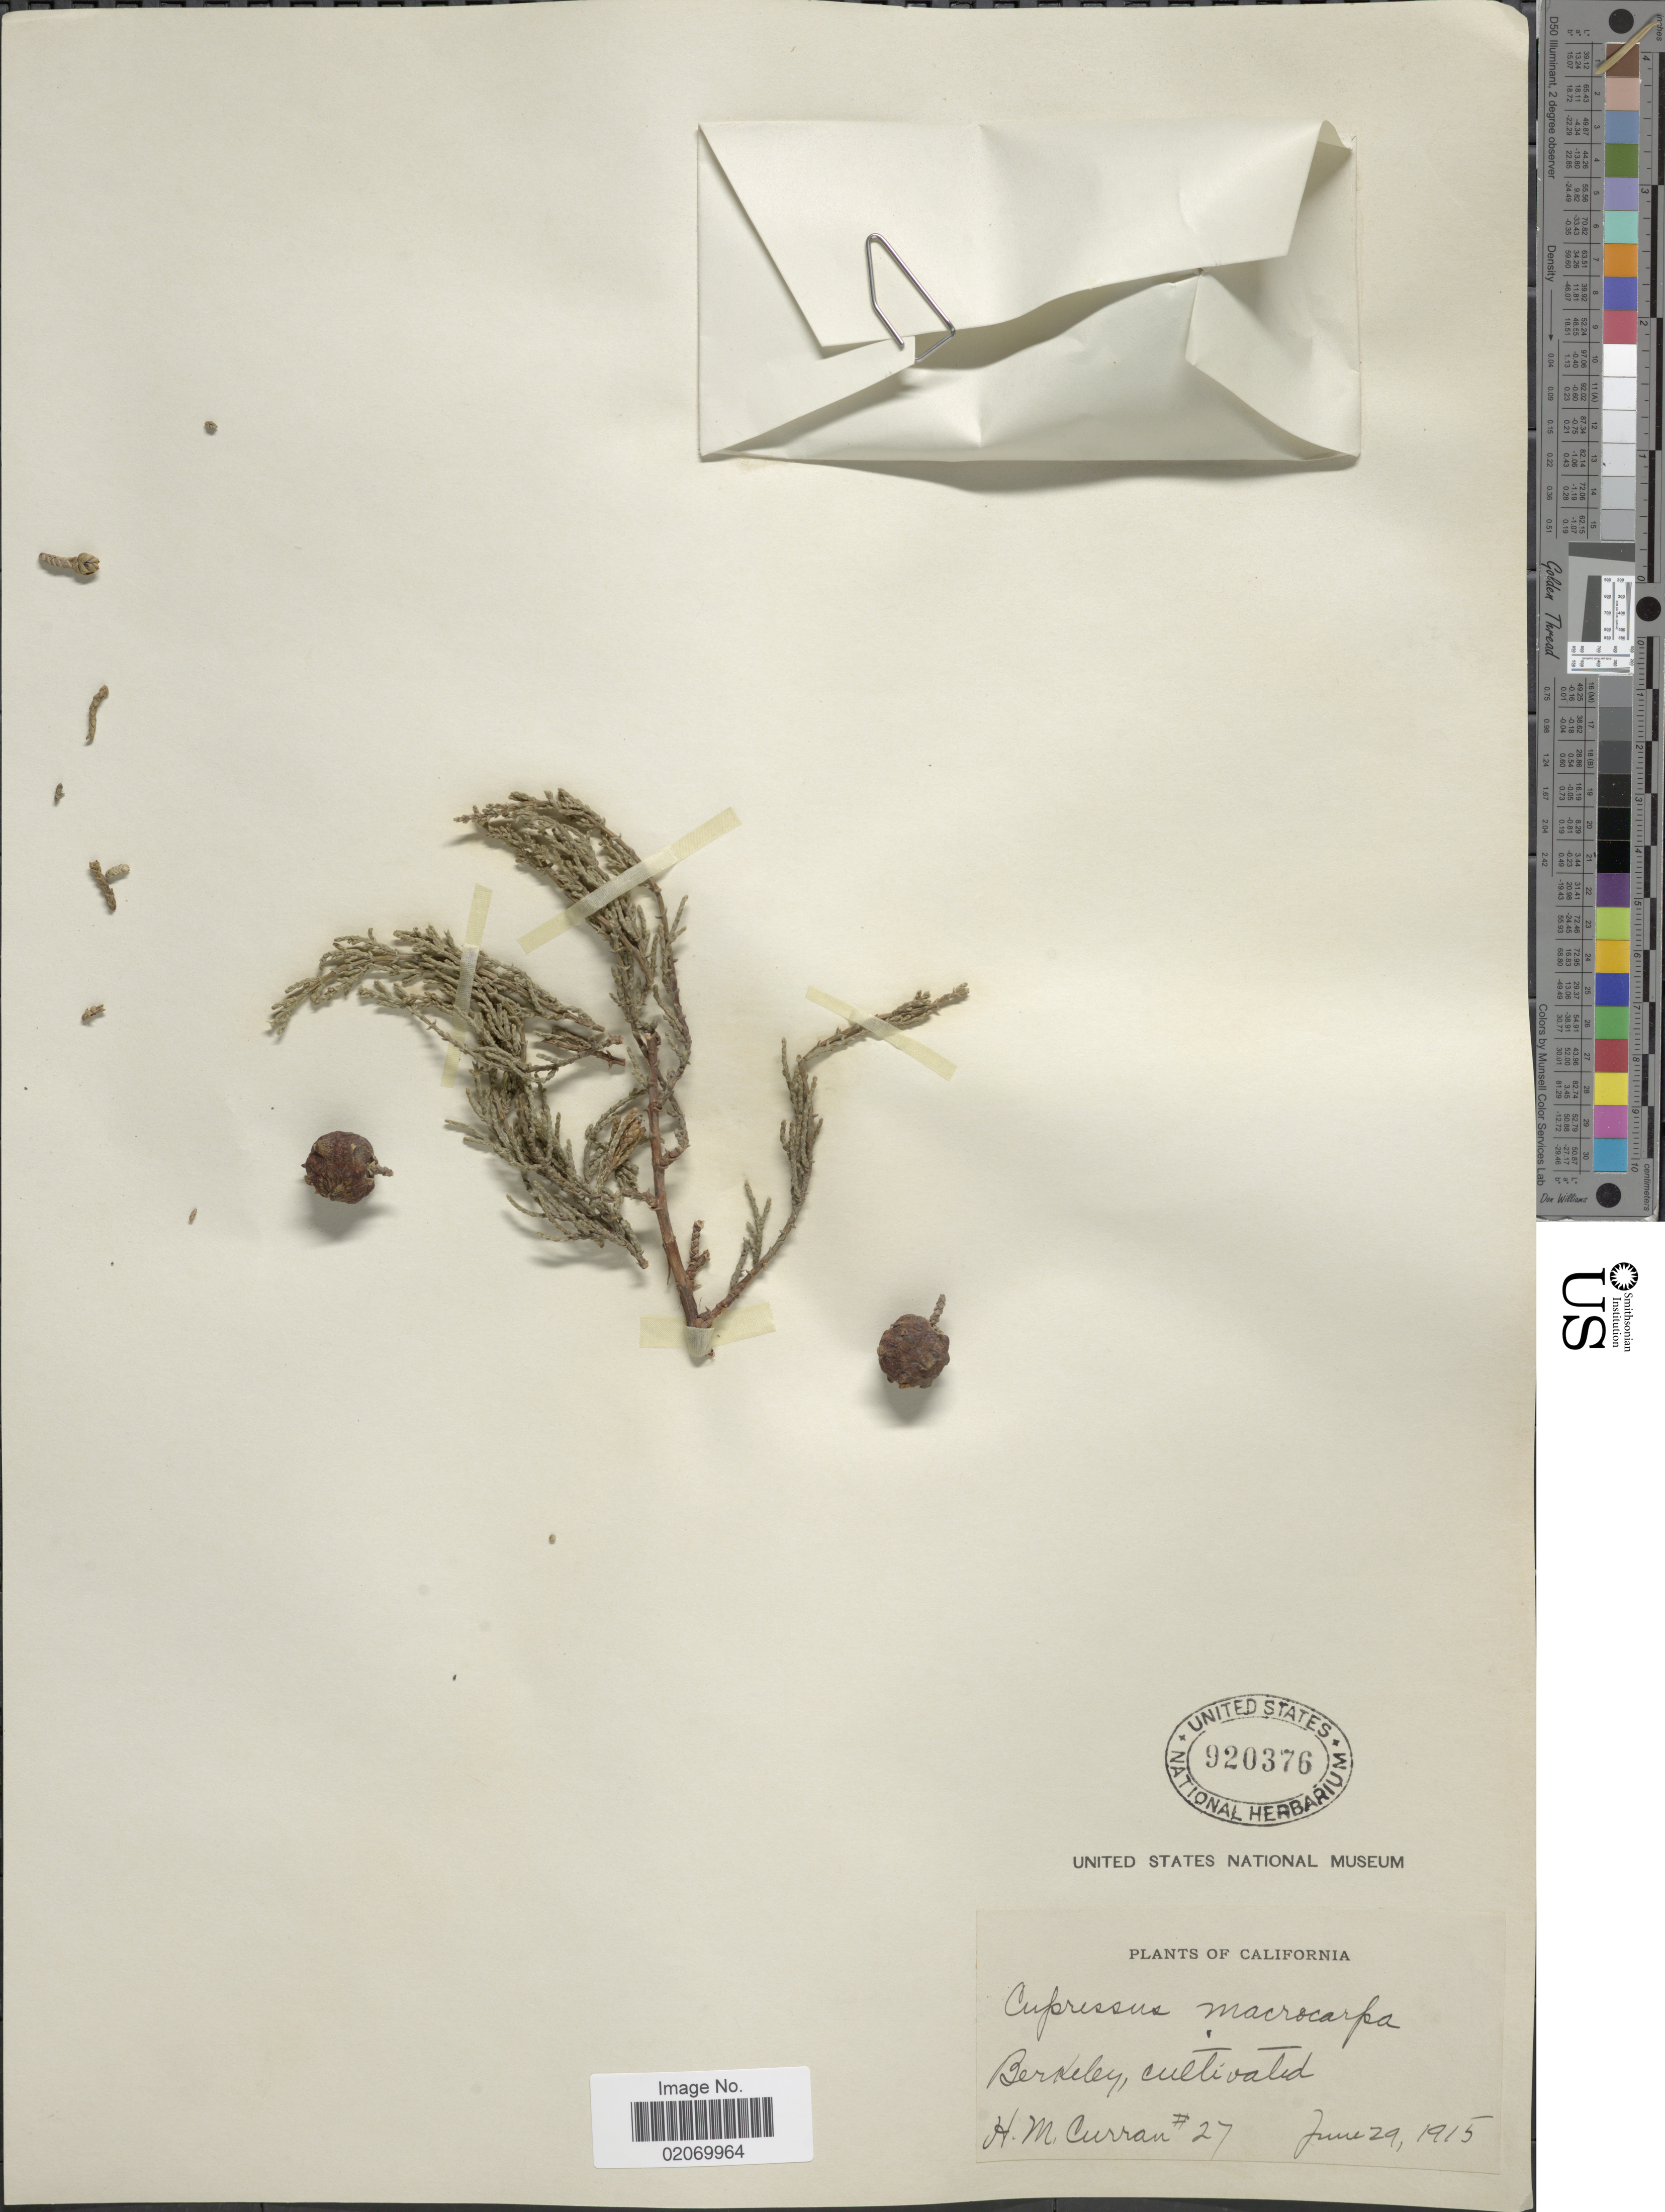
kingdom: Plantae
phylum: Tracheophyta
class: Pinopsida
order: Pinales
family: Cupressaceae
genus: Hesperocyparis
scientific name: Hesperocyparis macrocarpa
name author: (Hartw. ex Gordon) Bartel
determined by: (US) Smithsonian Institution - National Museum of Natural History - Department of Botany (UNITED STATES)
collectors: H. M. Curran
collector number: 27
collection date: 1915-06-29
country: United States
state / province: California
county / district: Alameda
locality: Berkeley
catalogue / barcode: US 920376